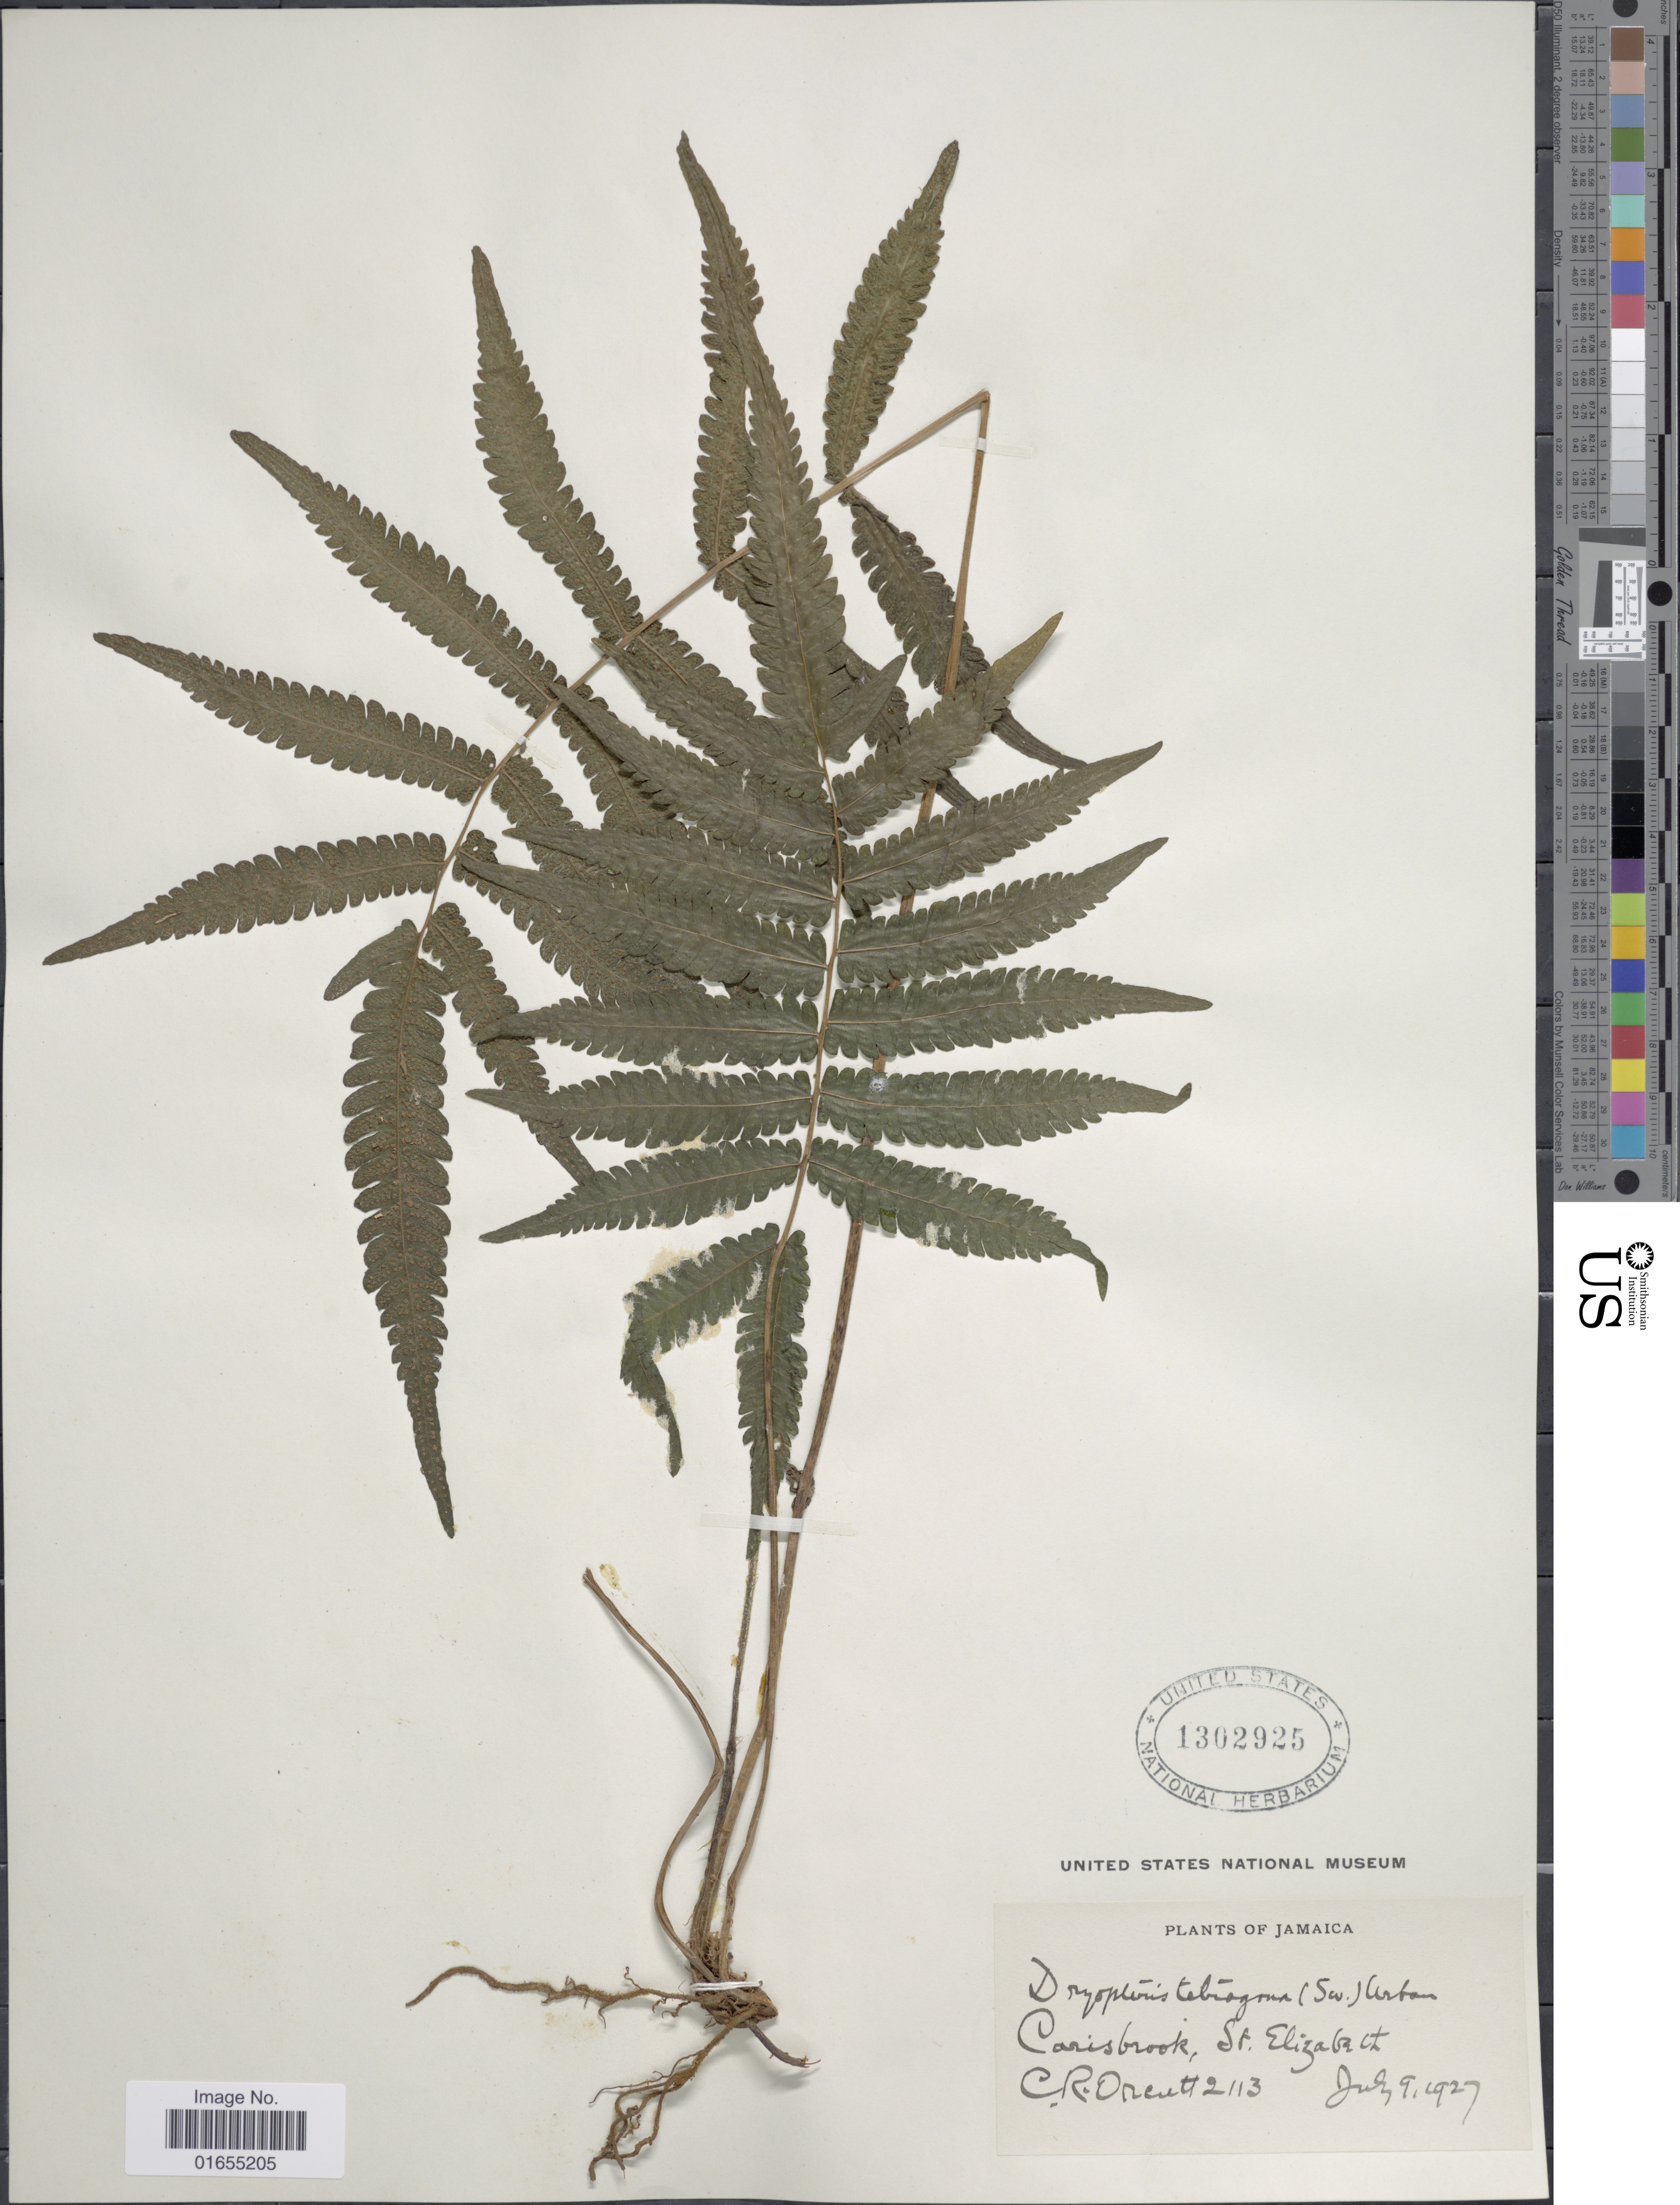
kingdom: Plantae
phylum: Tracheophyta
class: Polypodiopsida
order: Polypodiales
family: Thelypteridaceae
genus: Goniopteris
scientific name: Goniopteris subtetragona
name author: (Link) Vareschi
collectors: C. R. Orcutt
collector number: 2113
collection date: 1927-07-09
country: Jamaica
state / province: Saint Elizabeth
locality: Carisbrook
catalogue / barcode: US 1302925